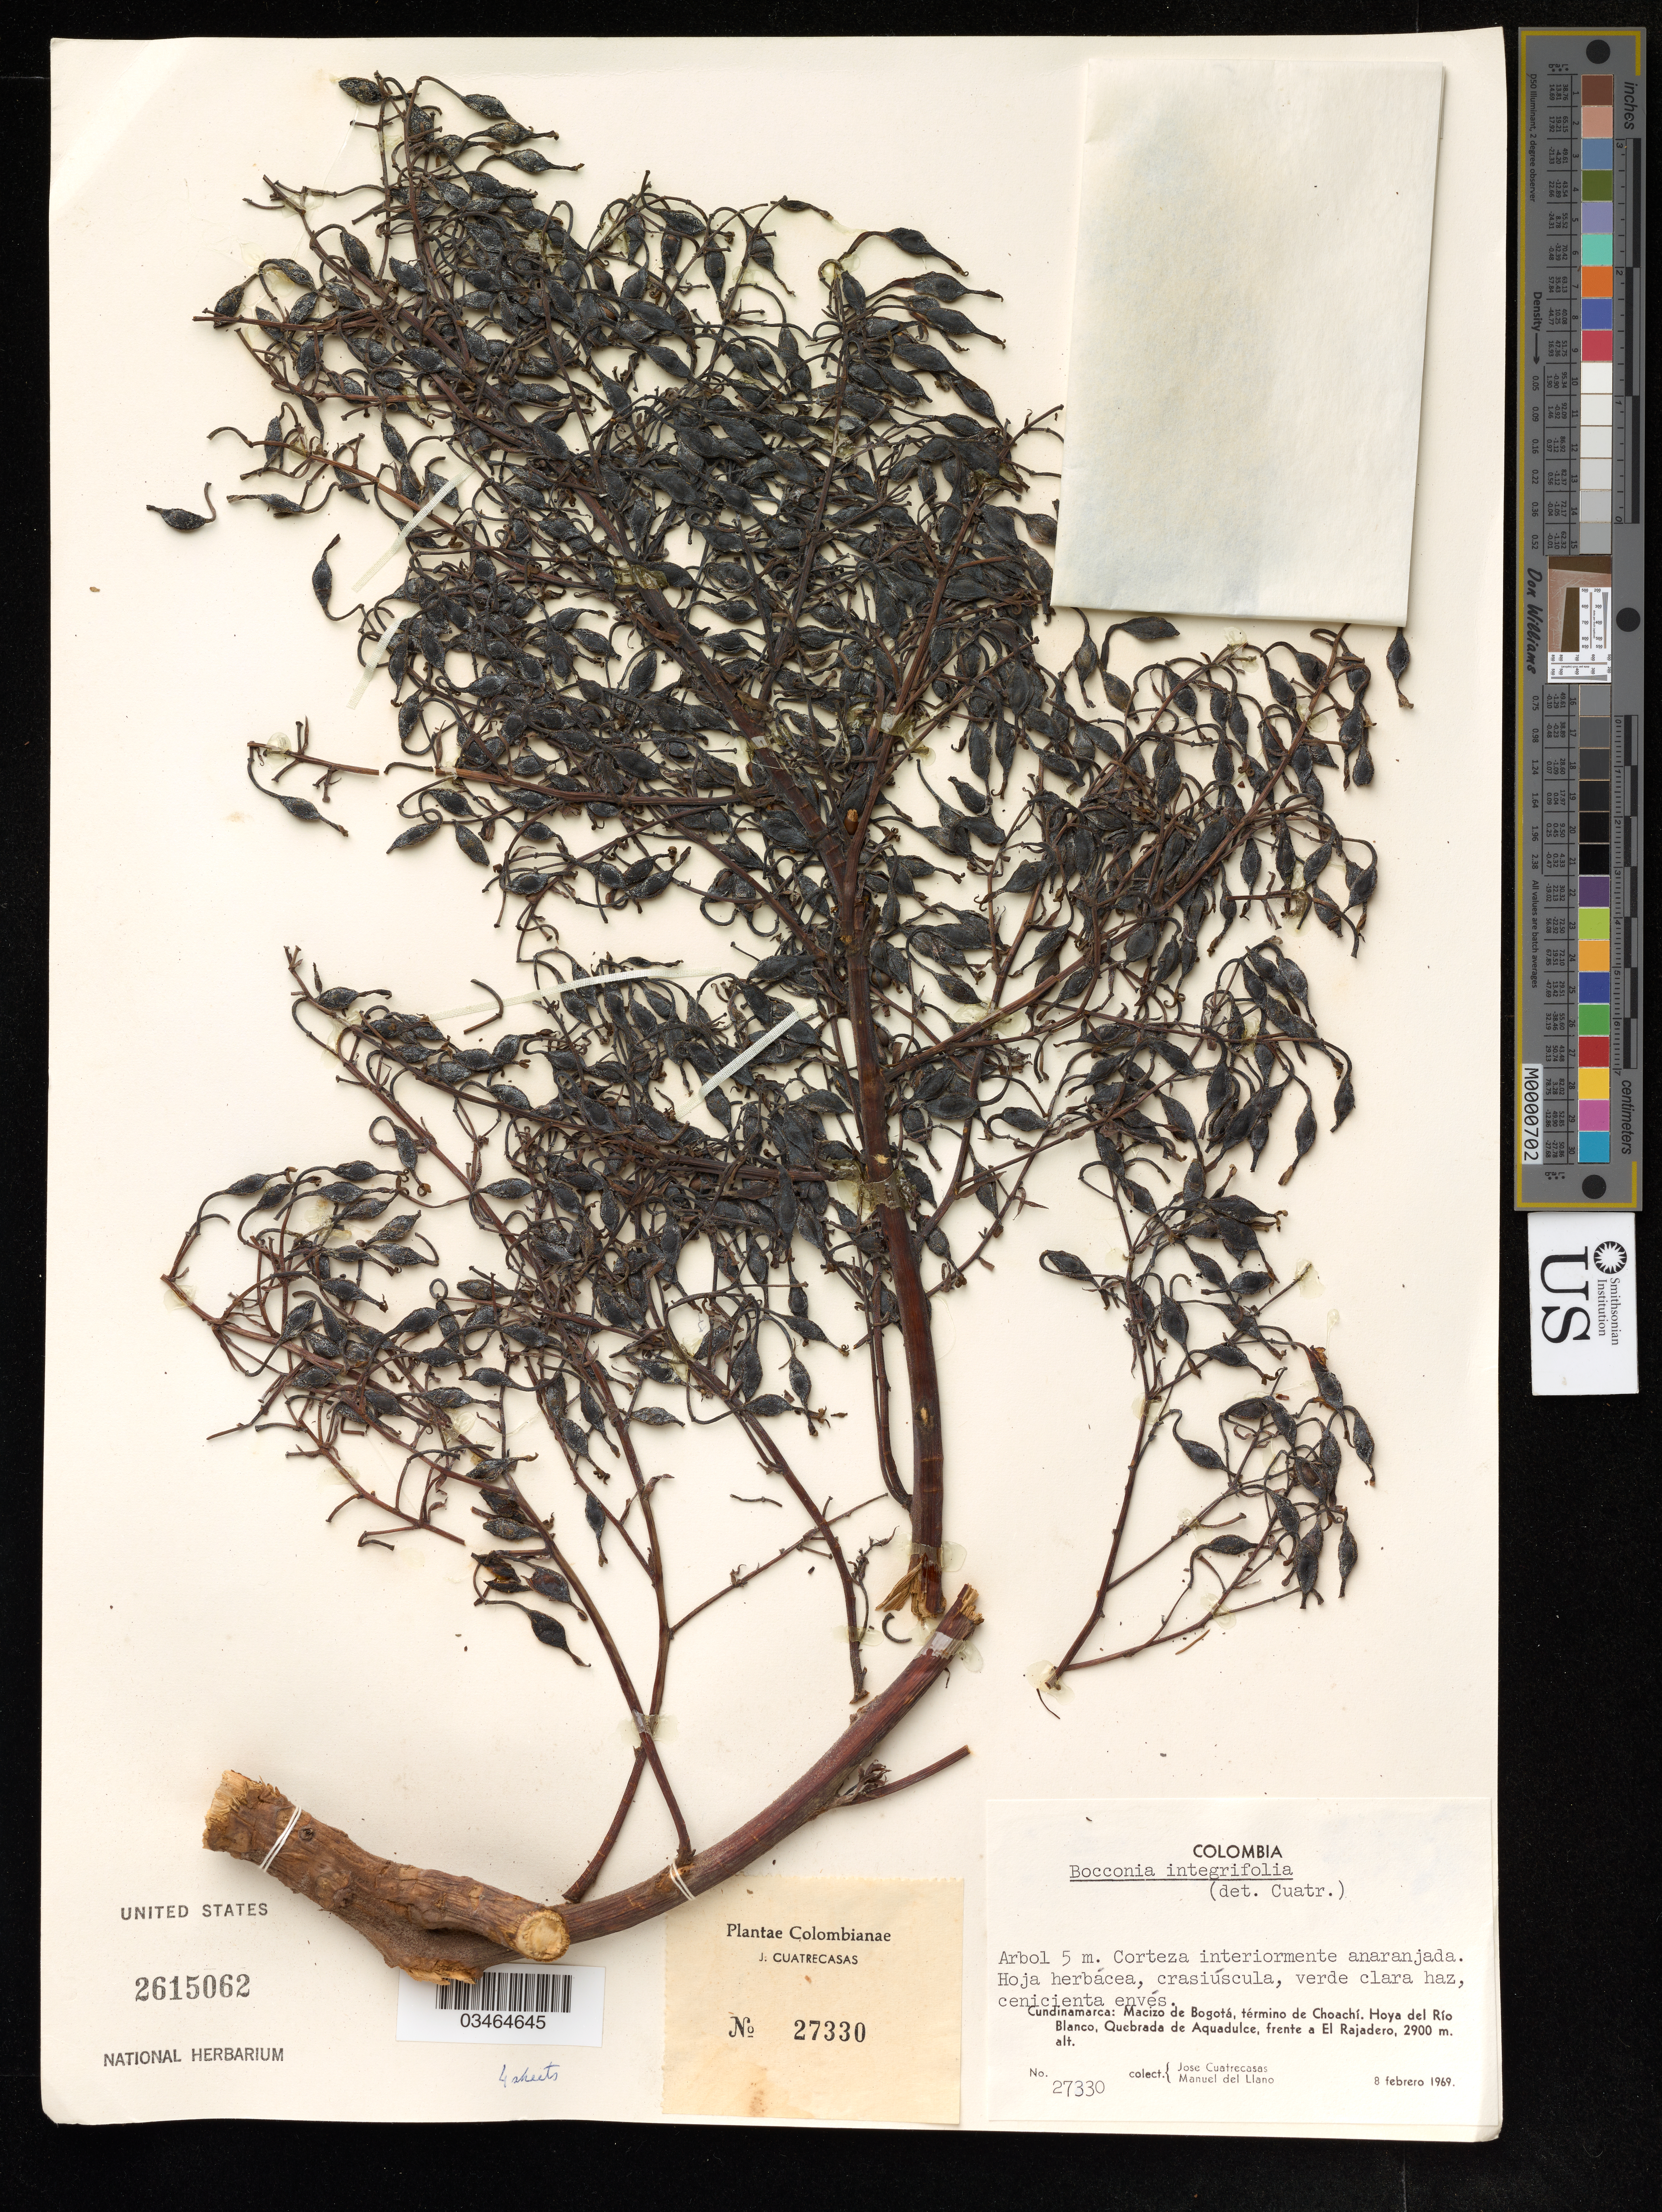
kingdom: Plantae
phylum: Tracheophyta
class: Magnoliopsida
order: Ranunculales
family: Papaveraceae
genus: Bocconia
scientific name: Bocconia integrifolia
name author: Bonpl.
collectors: J. Cuatrecasas & M. d. Llano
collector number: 27330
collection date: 1969-02-08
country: Colombia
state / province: Cundinamarca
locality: Macizo de Bogotá, término de Choachó. Hoya del Río Blanco, Quebrada de Aquadulce, frente a El Rajadero.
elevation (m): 2900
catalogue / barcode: US 2615062